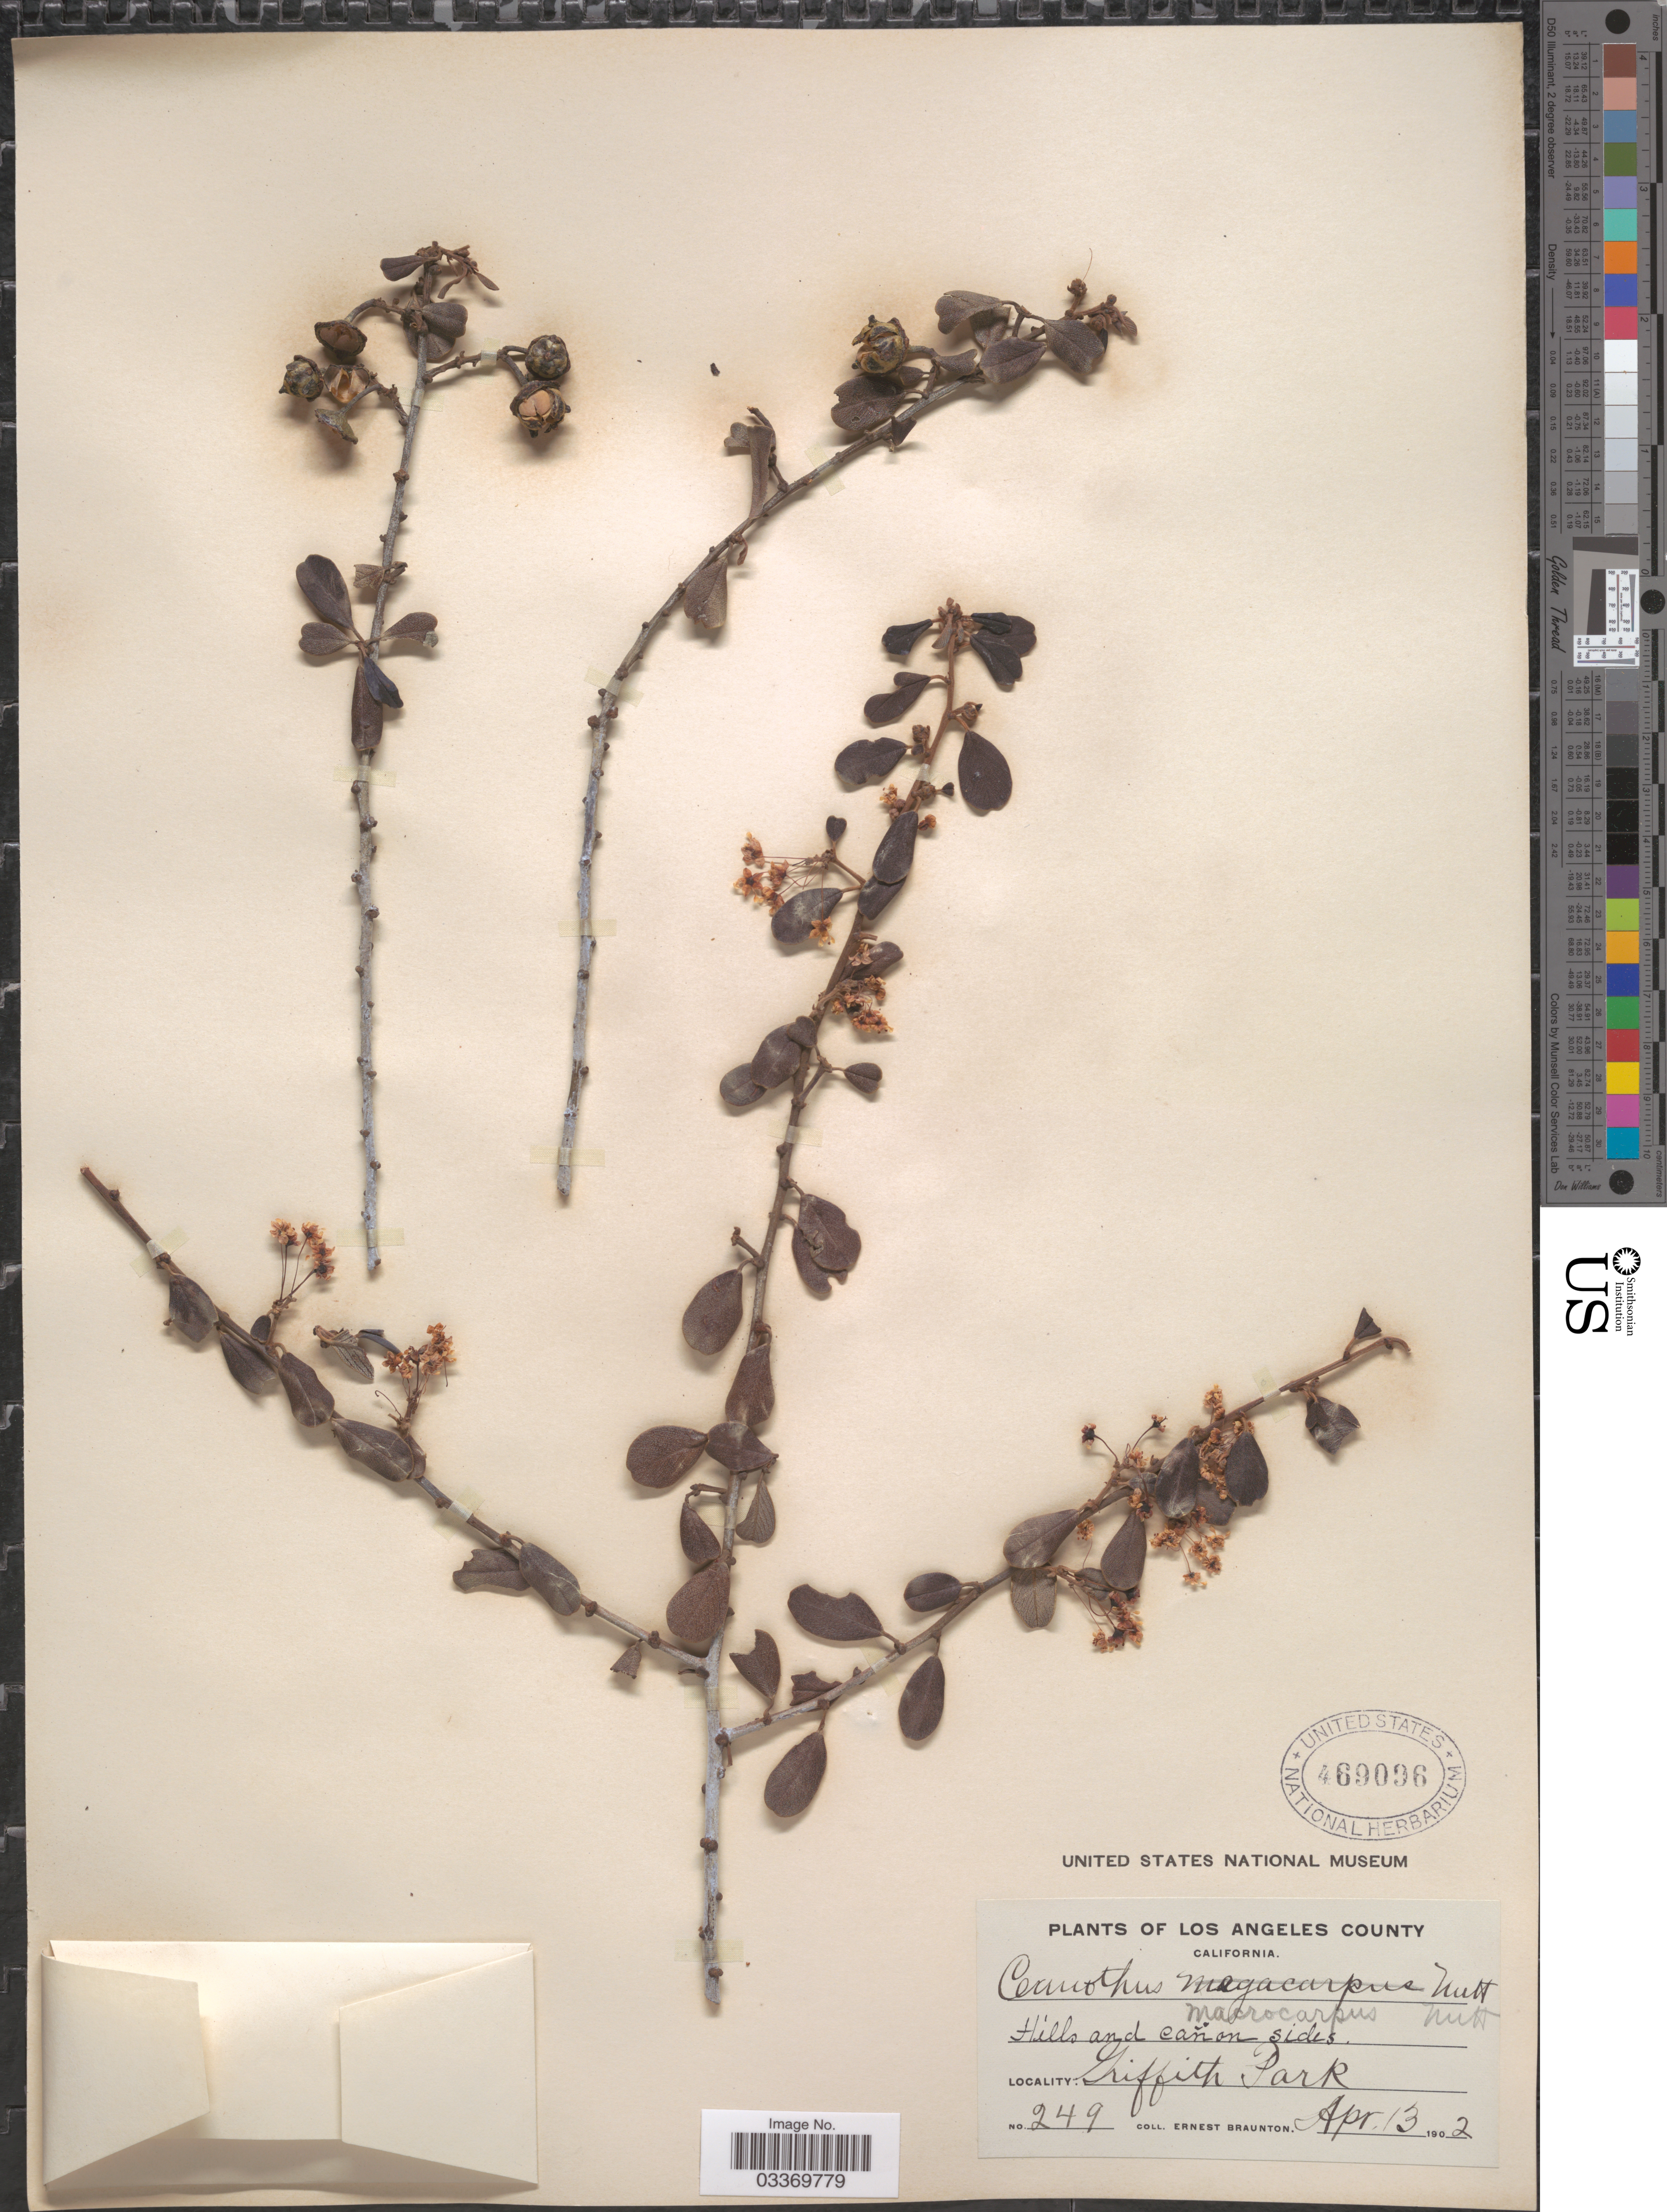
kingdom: Plantae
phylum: Tracheophyta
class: Magnoliopsida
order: Rosales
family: Rhamnaceae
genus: Ceanothus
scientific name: Ceanothus macrocarpus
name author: Cav.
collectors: E. Braunton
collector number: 249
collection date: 1902-04-12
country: United States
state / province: California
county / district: Los Angeles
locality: Los Angeles County. Griffith Park.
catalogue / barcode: US 469096